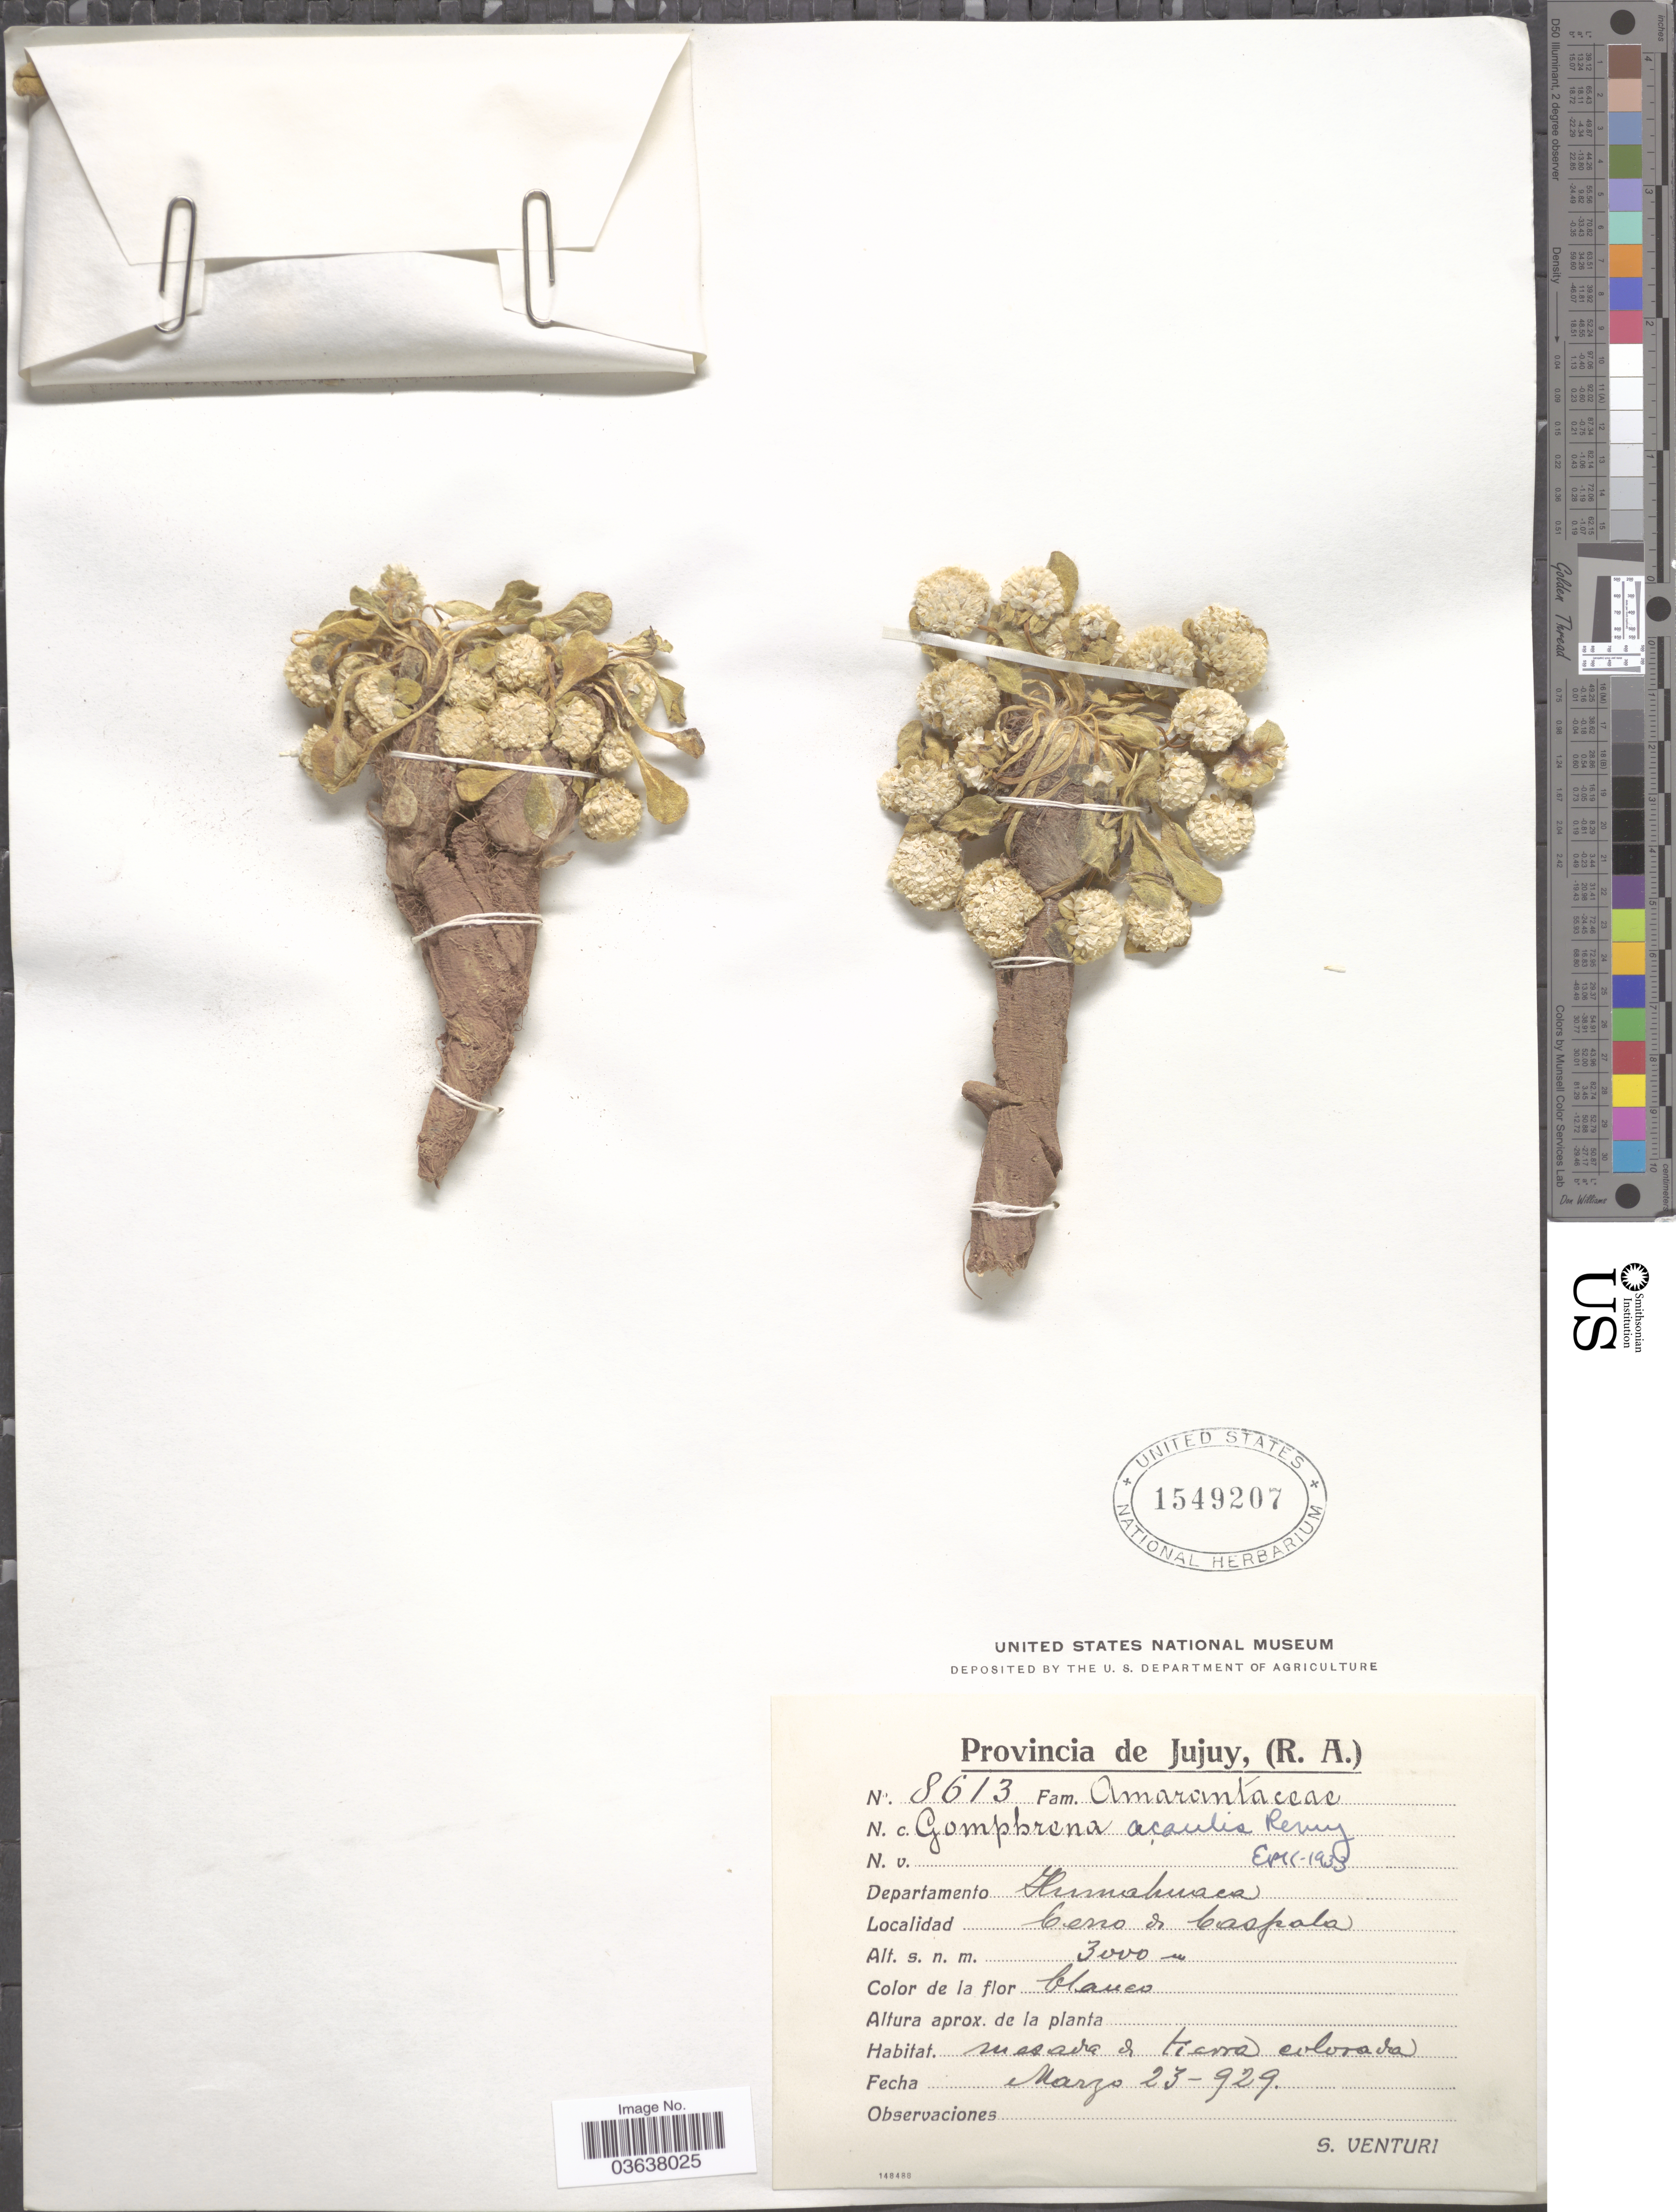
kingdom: Plantae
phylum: Tracheophyta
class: Magnoliopsida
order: Caryophyllales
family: Amaranthaceae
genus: Gomphrena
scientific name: Gomphrena meyeniana var. acaulis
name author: (J. Rémy) Suess.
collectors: S. Venturi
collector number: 8613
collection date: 1929-03-23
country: Argentina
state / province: Jujuy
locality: Departamento Humahuaca, Cerro de Caspala.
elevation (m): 3000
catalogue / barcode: US 1549207